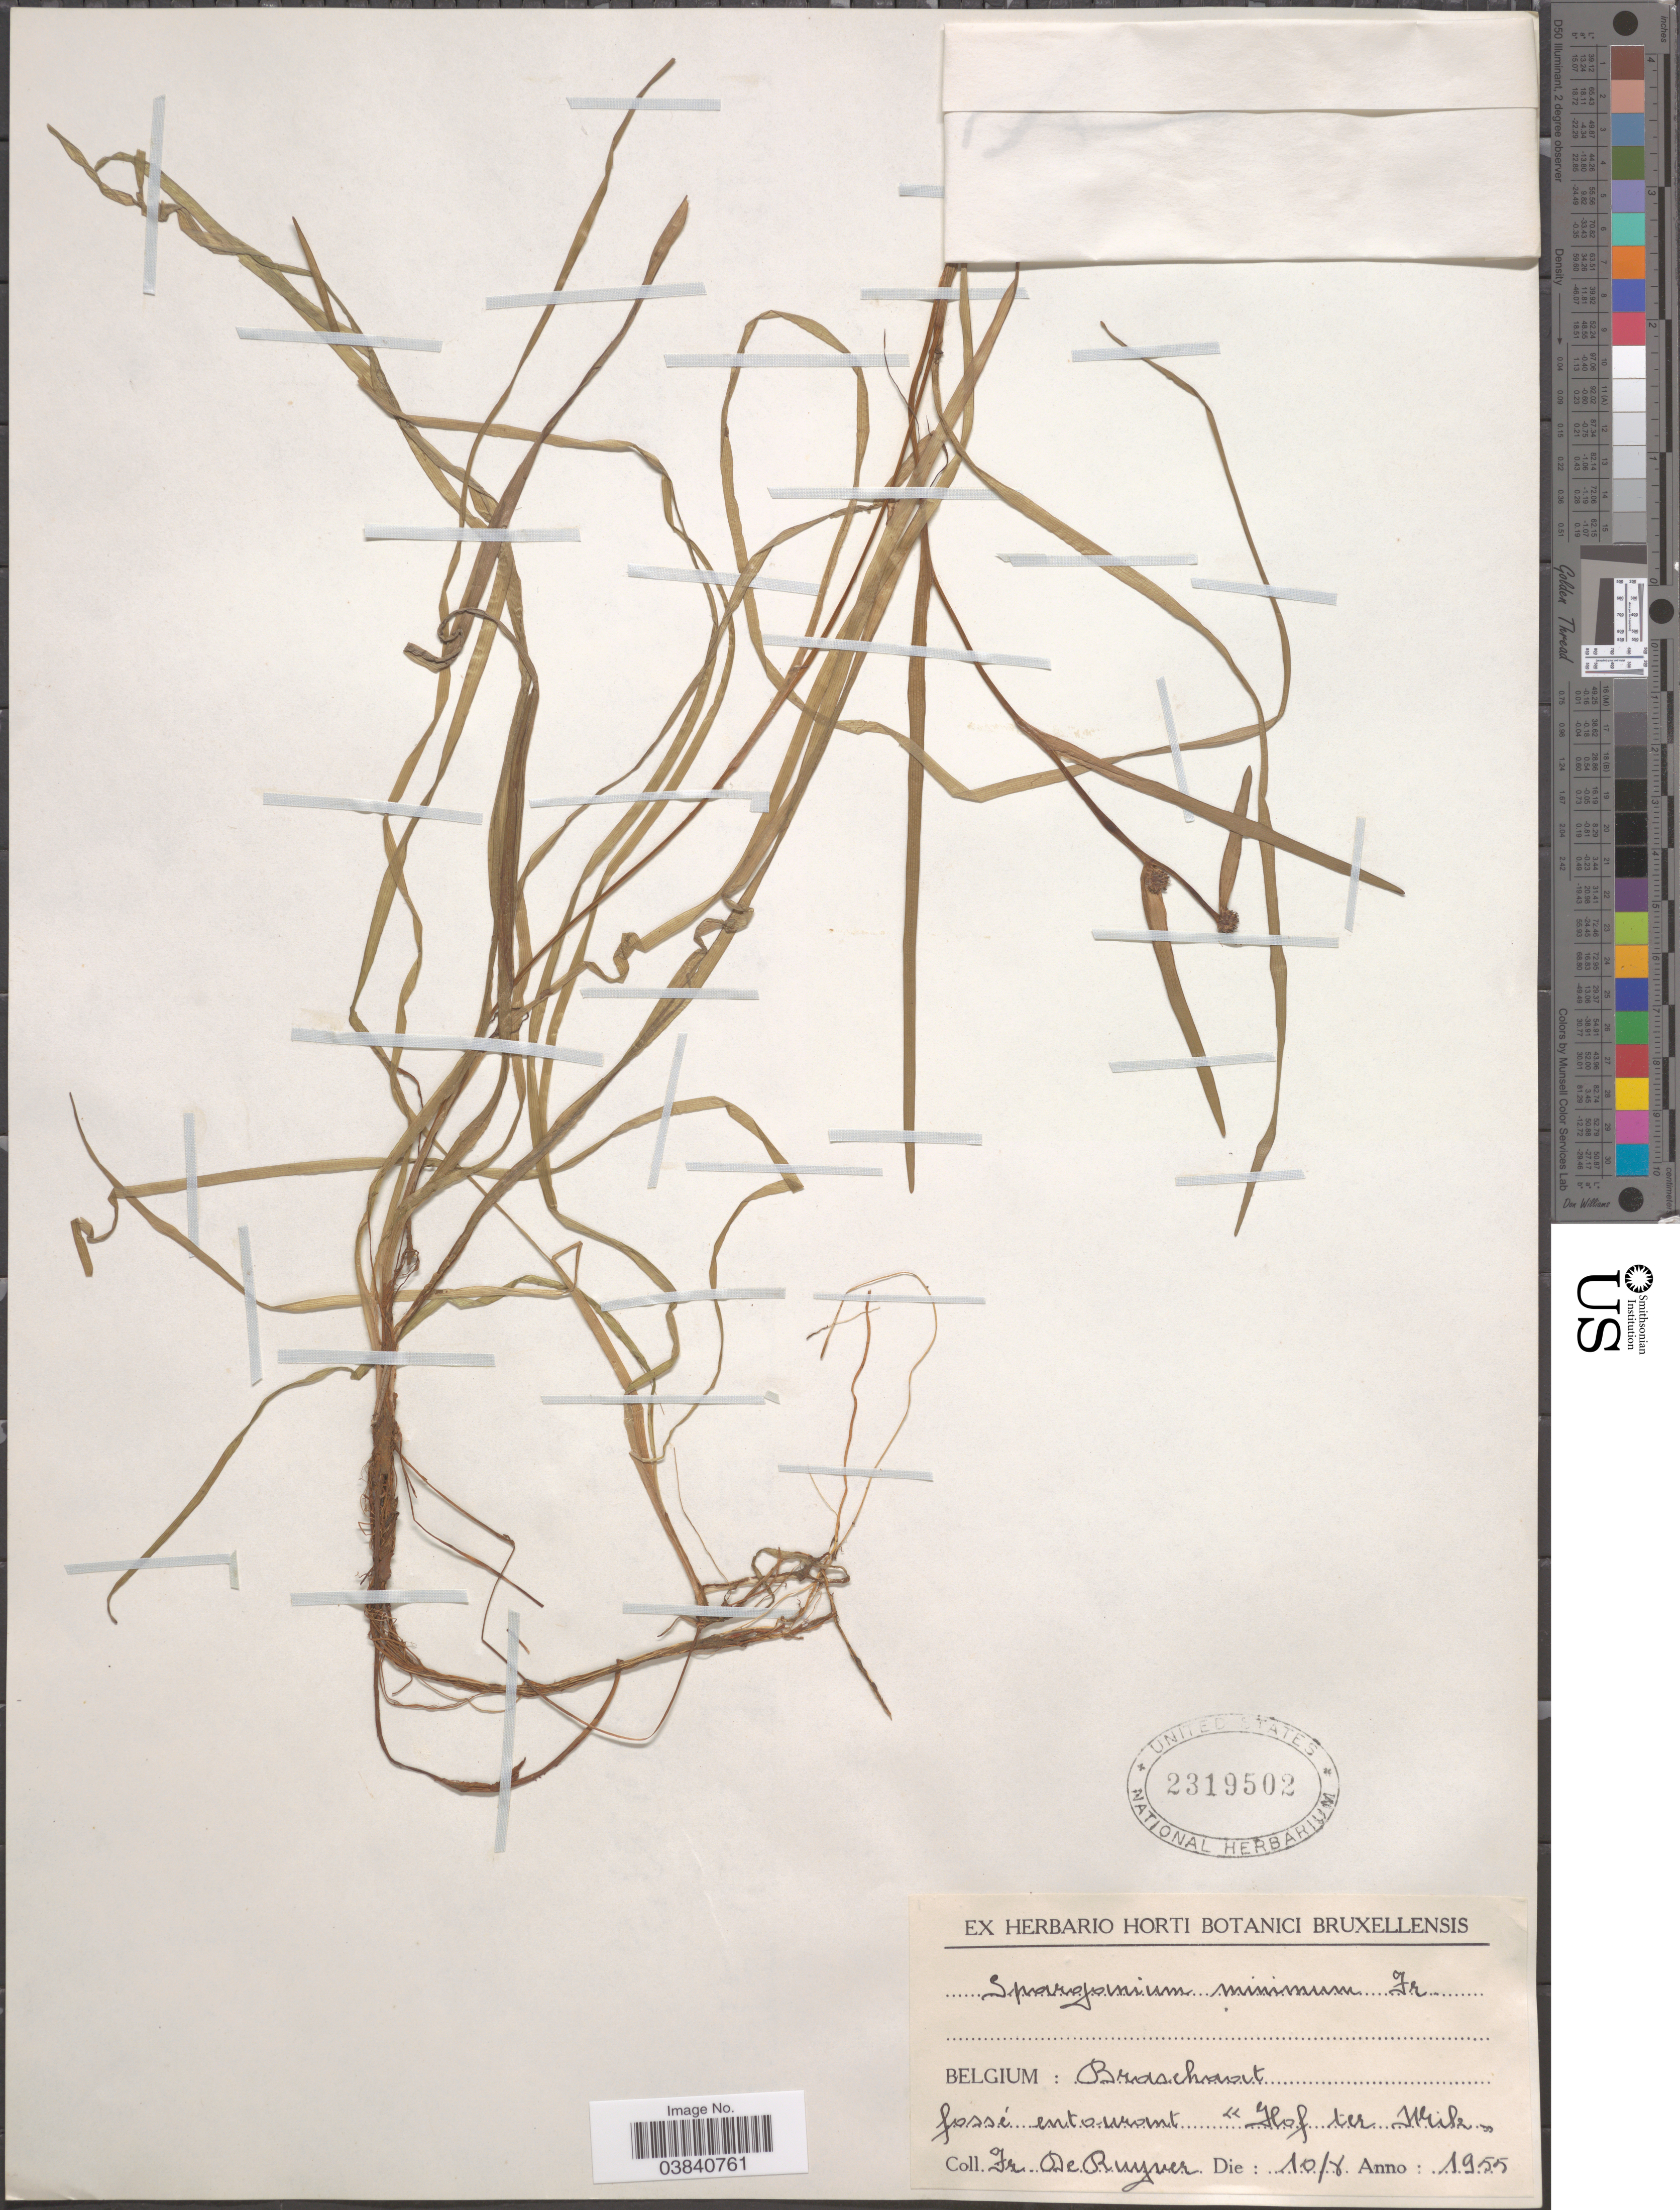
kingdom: Plantae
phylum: Tracheophyta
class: Liliopsida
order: Poales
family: Typhaceae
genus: Sparganium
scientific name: Sparganium minimum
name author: Wallr.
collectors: De Ruyner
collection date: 1955-08-10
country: Belgium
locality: Braschaat. «Hof ter Mik».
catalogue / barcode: US 2319502